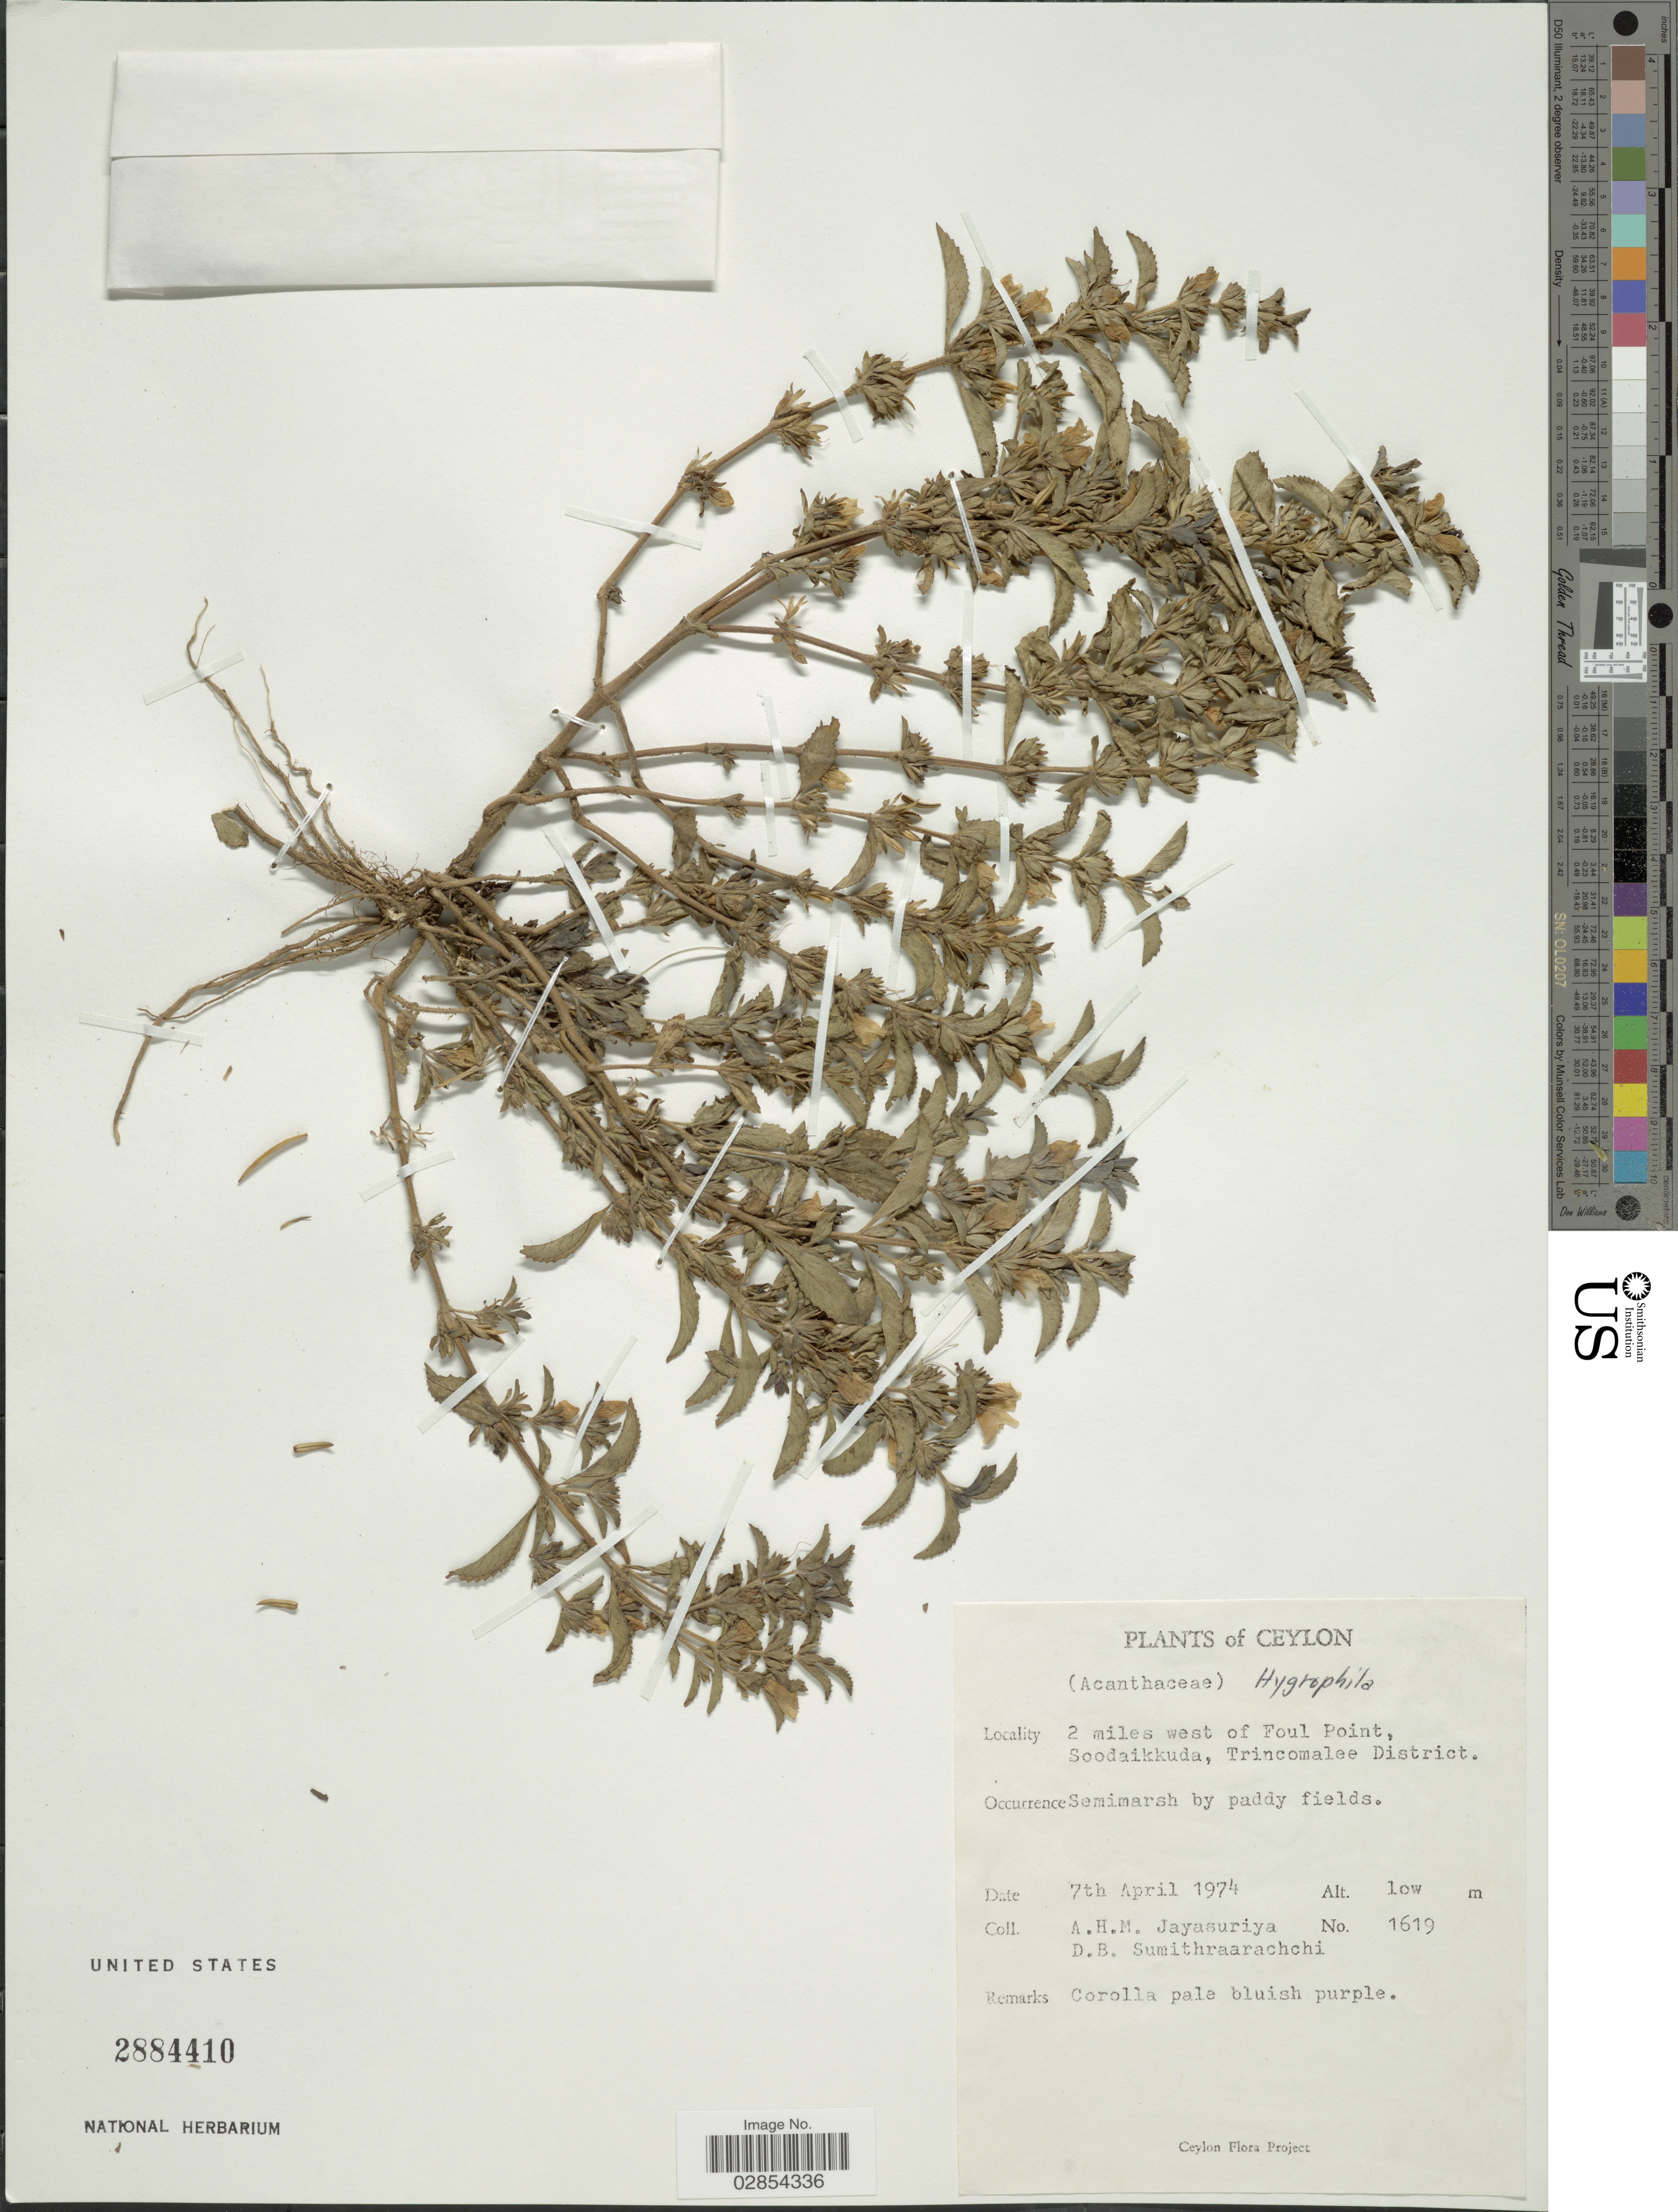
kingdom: Plantae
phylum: Tracheophyta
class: Magnoliopsida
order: Lamiales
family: Acanthaceae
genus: Hygrophila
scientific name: Hygrophila sp.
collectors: A. H. Jayasuriya & D. B. Sumithraarachchi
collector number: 1619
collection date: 1974-04-07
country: Sri Lanka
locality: Ceylon. 2 miles west of Foul Point, Soodaikkuda, Trincomalee District.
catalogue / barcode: US 2884410